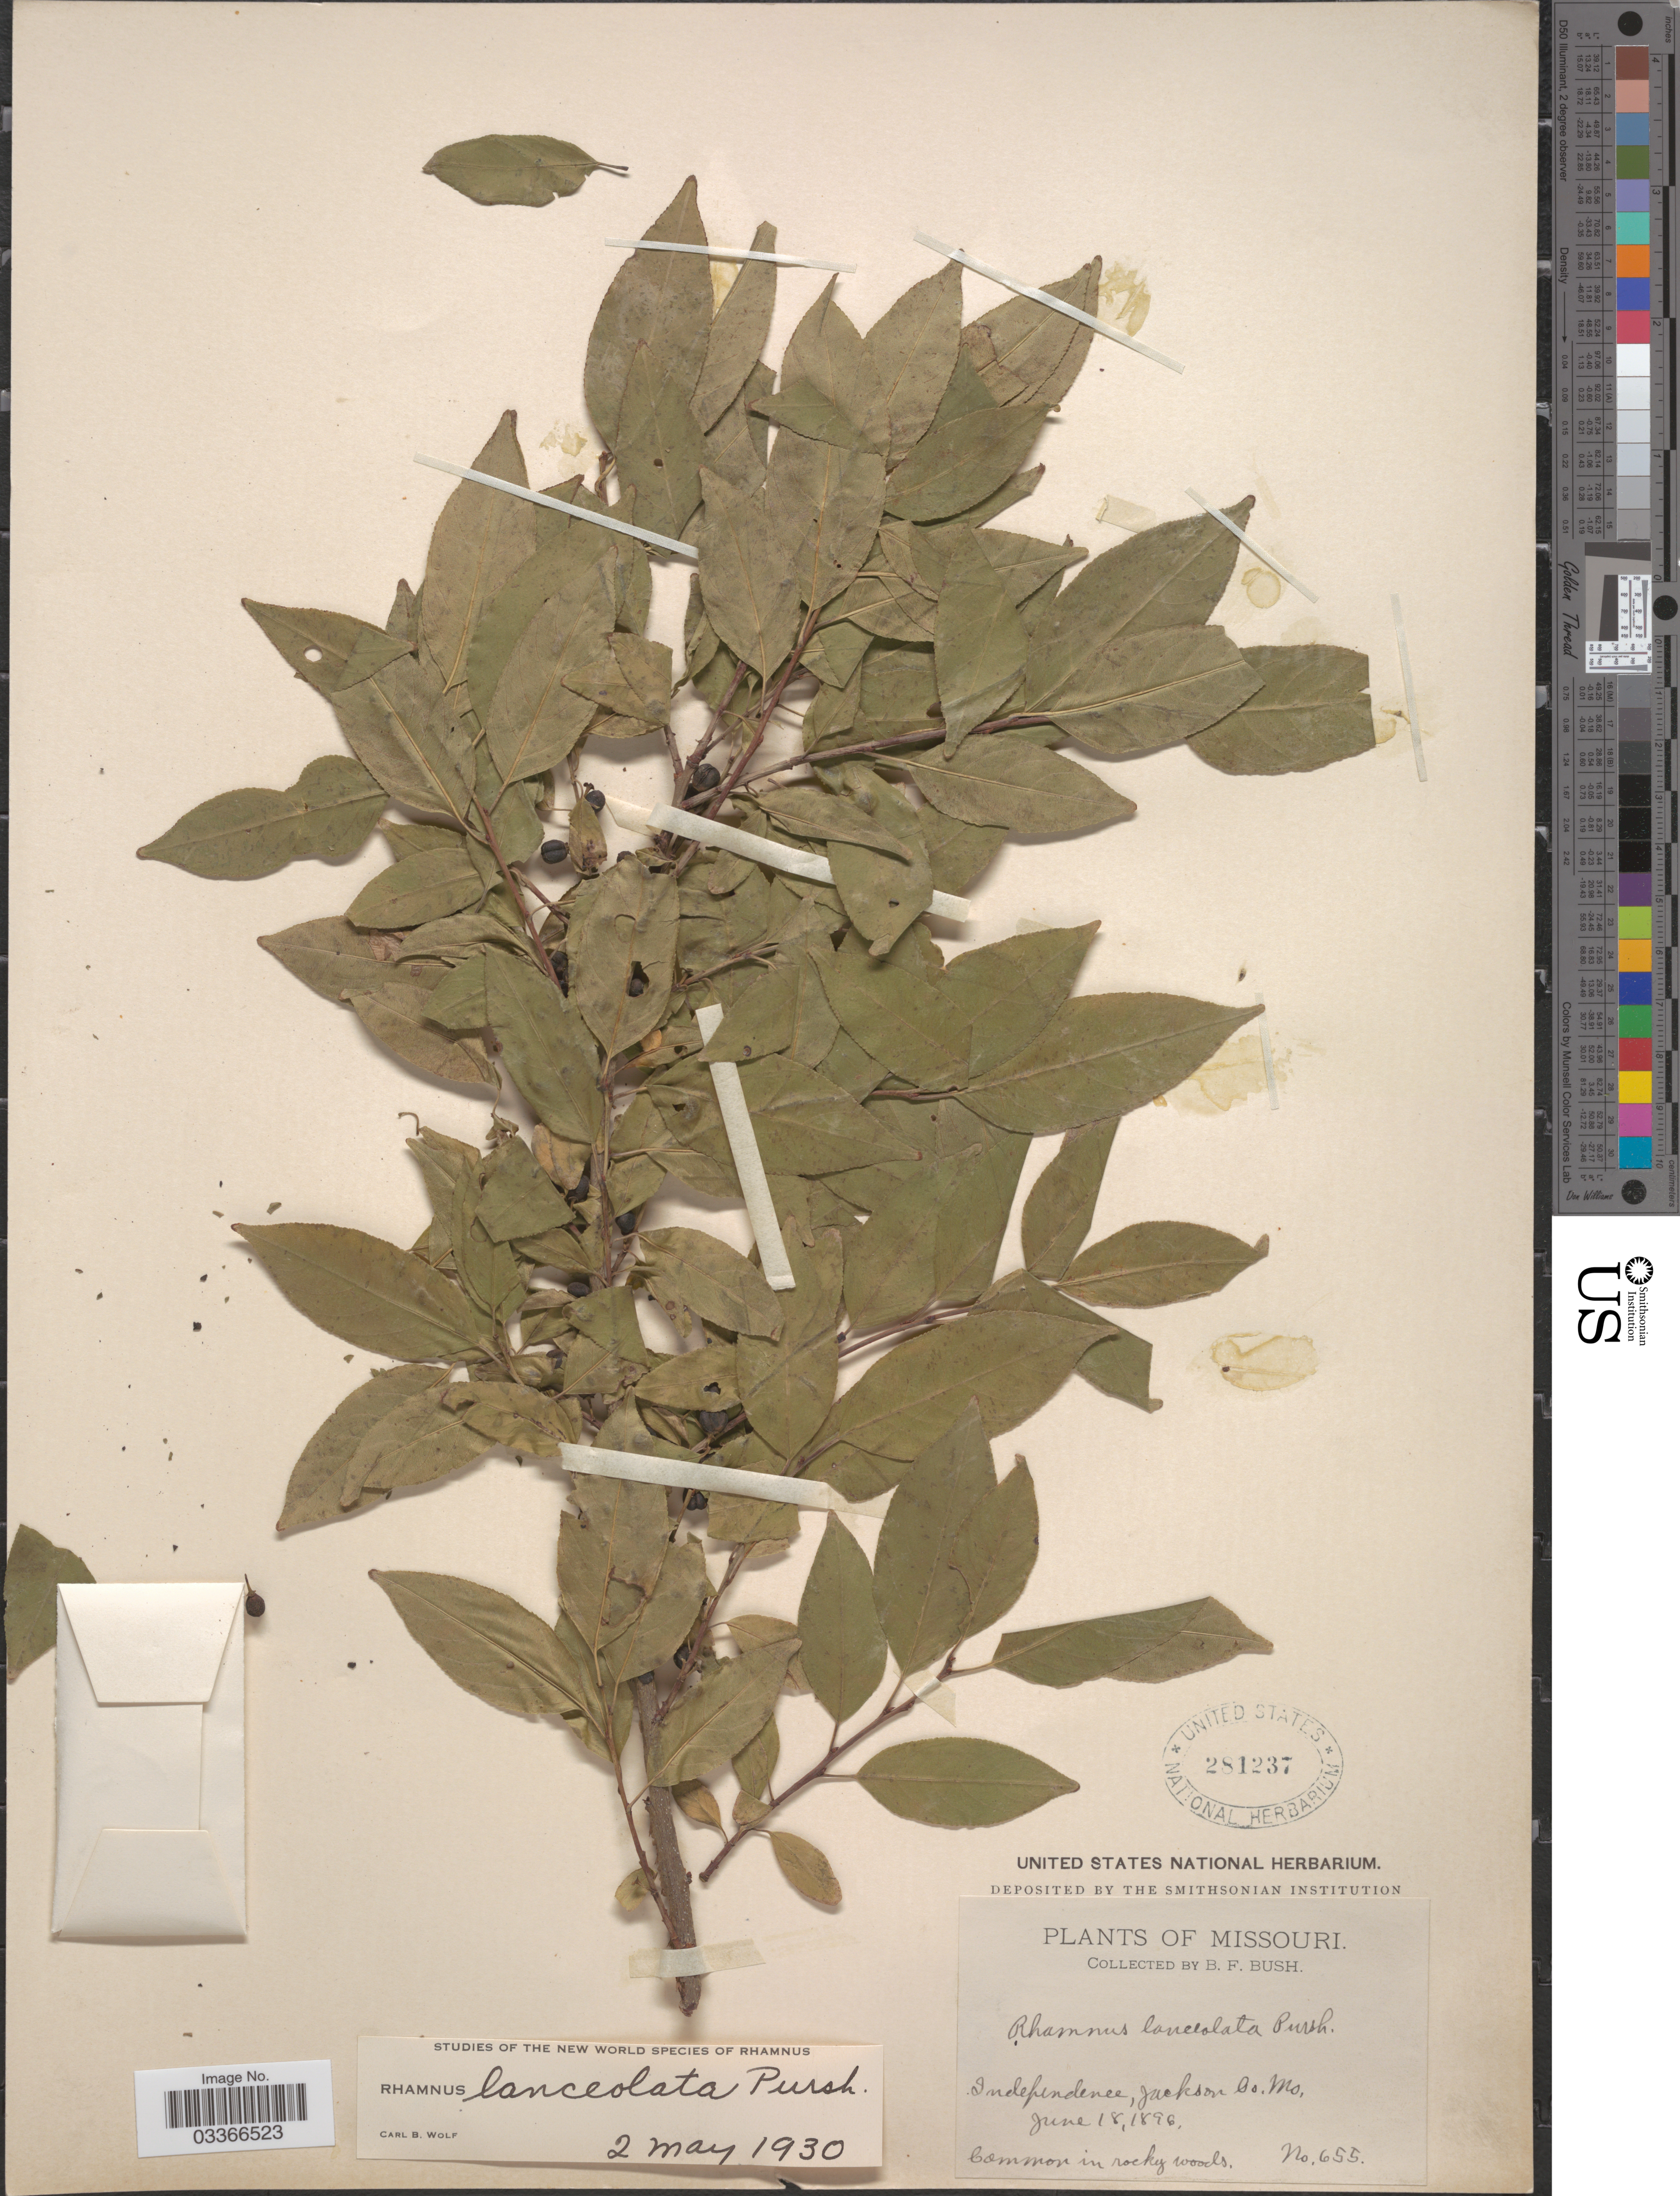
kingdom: Plantae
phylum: Tracheophyta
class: Magnoliopsida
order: Rosales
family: Rhamnaceae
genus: Rhamnus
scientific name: Rhamnus lanceolata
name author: Pursh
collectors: B. F. Bush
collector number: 655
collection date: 1896-06-18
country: United States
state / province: Missouri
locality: Independence, Jackson Co.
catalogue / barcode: US 281237